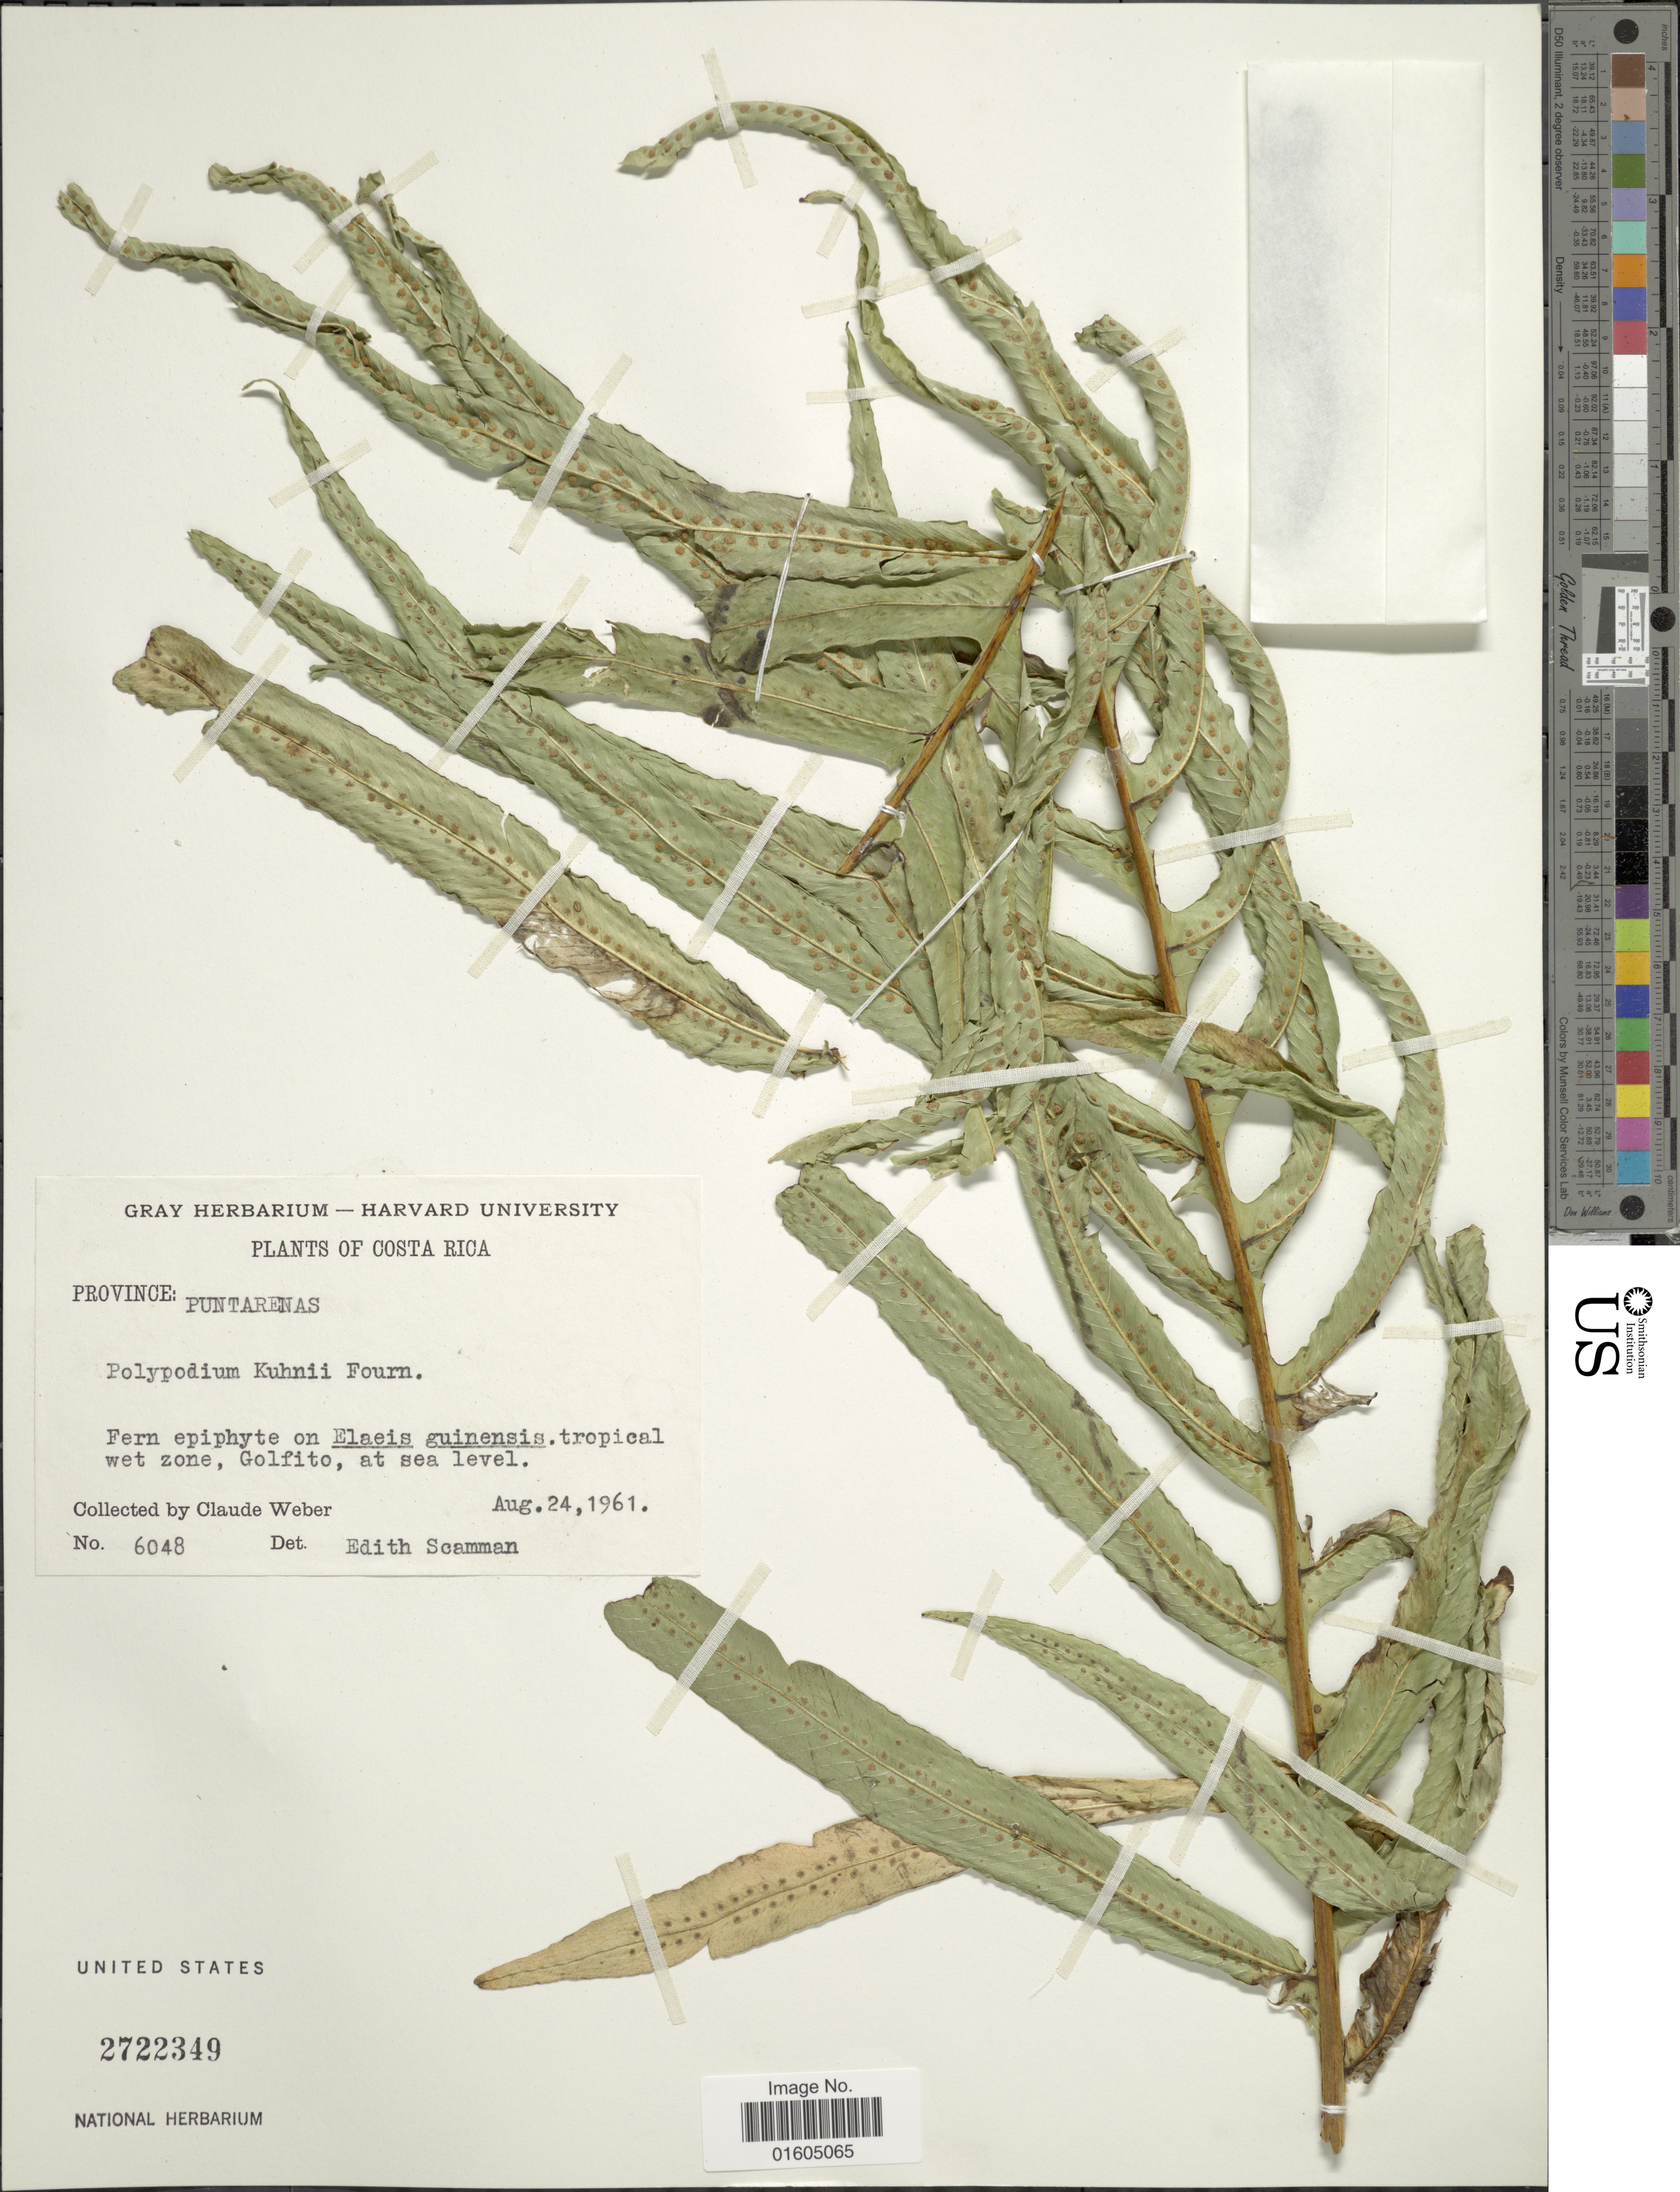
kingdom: Plantae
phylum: Tracheophyta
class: Polypodiopsida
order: Polypodiales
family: Polypodiaceae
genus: Serpocaulon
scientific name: Serpocaulon attenuatum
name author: (Humb. & Bonpl. ex Willd.) A.R. Sm.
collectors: C. Weber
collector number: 6048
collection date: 1961-08-24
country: Costa Rica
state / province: Puntarenas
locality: Costa Rica. Province: Puntarenas. tropical wet zone, Golfito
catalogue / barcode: US 2722349